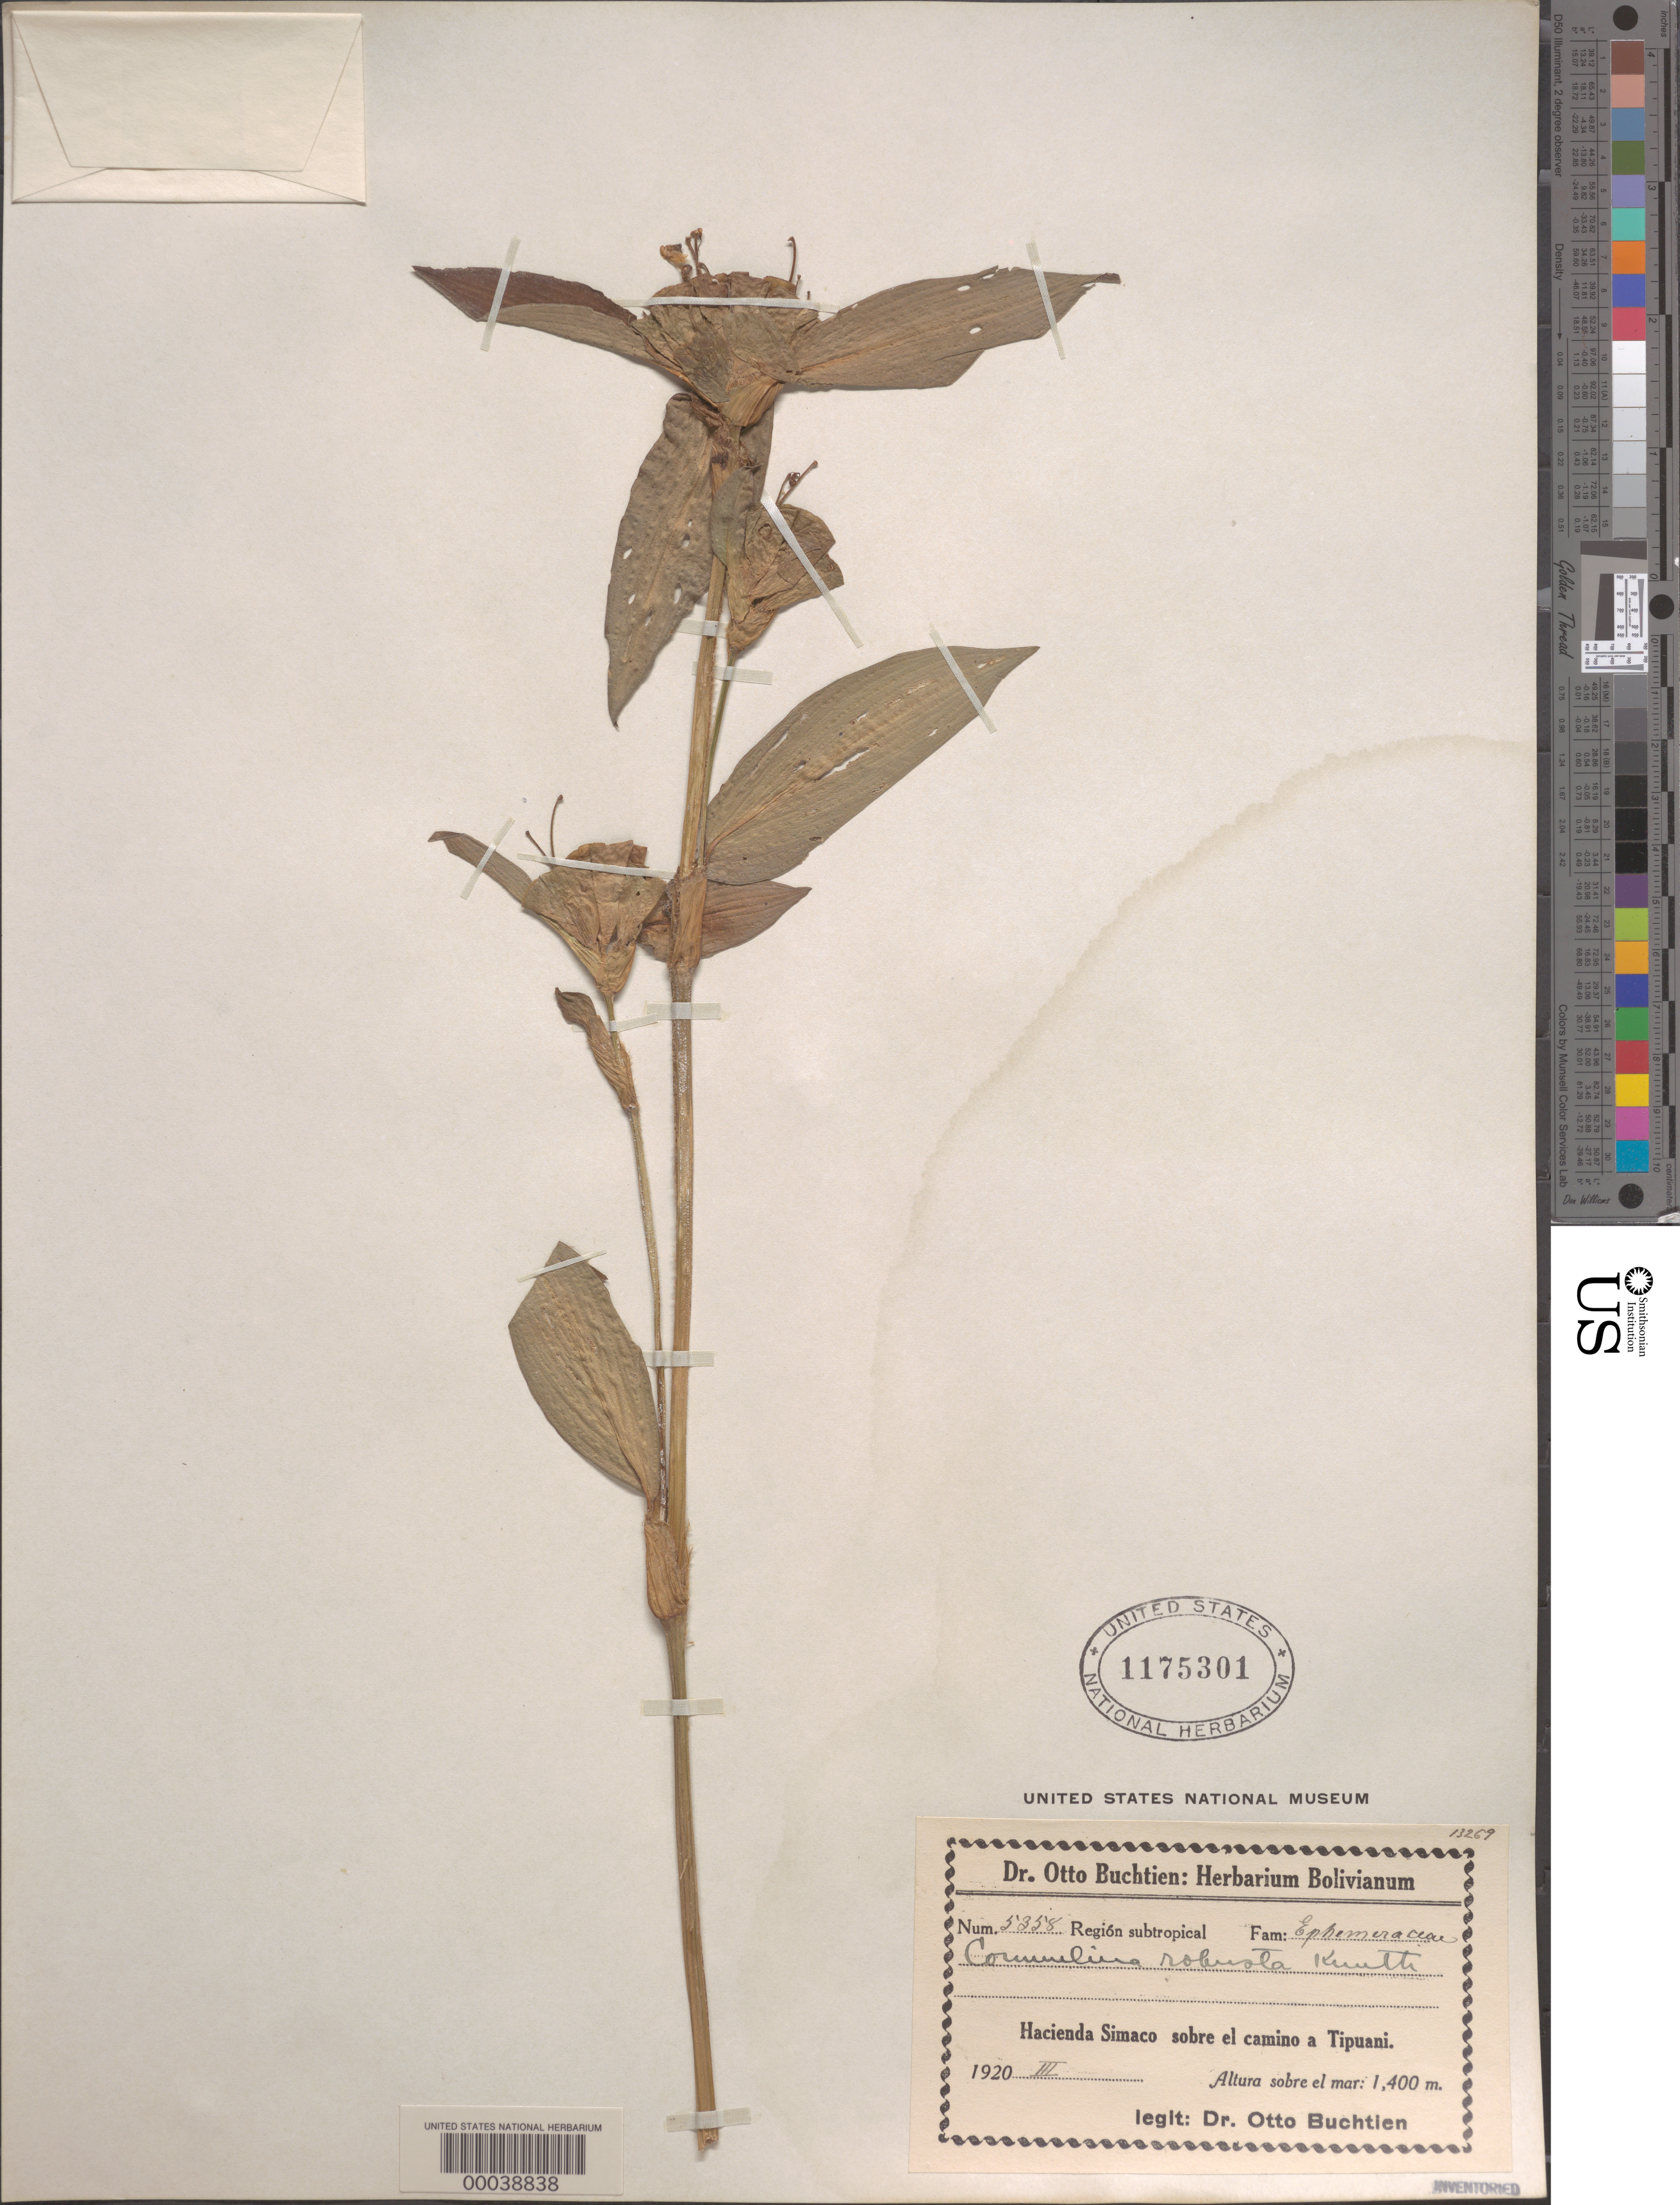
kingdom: Plantae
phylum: Tracheophyta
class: Liliopsida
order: Commelinales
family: Commelinaceae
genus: Commelina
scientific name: Commelina obliqua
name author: Vahl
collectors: O. Buchtien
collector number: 5358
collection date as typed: Mar 1920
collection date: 1920-03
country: Bolivia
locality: Hacienda Simaco; along road to Tipuani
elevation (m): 1400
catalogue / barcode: US 1175301